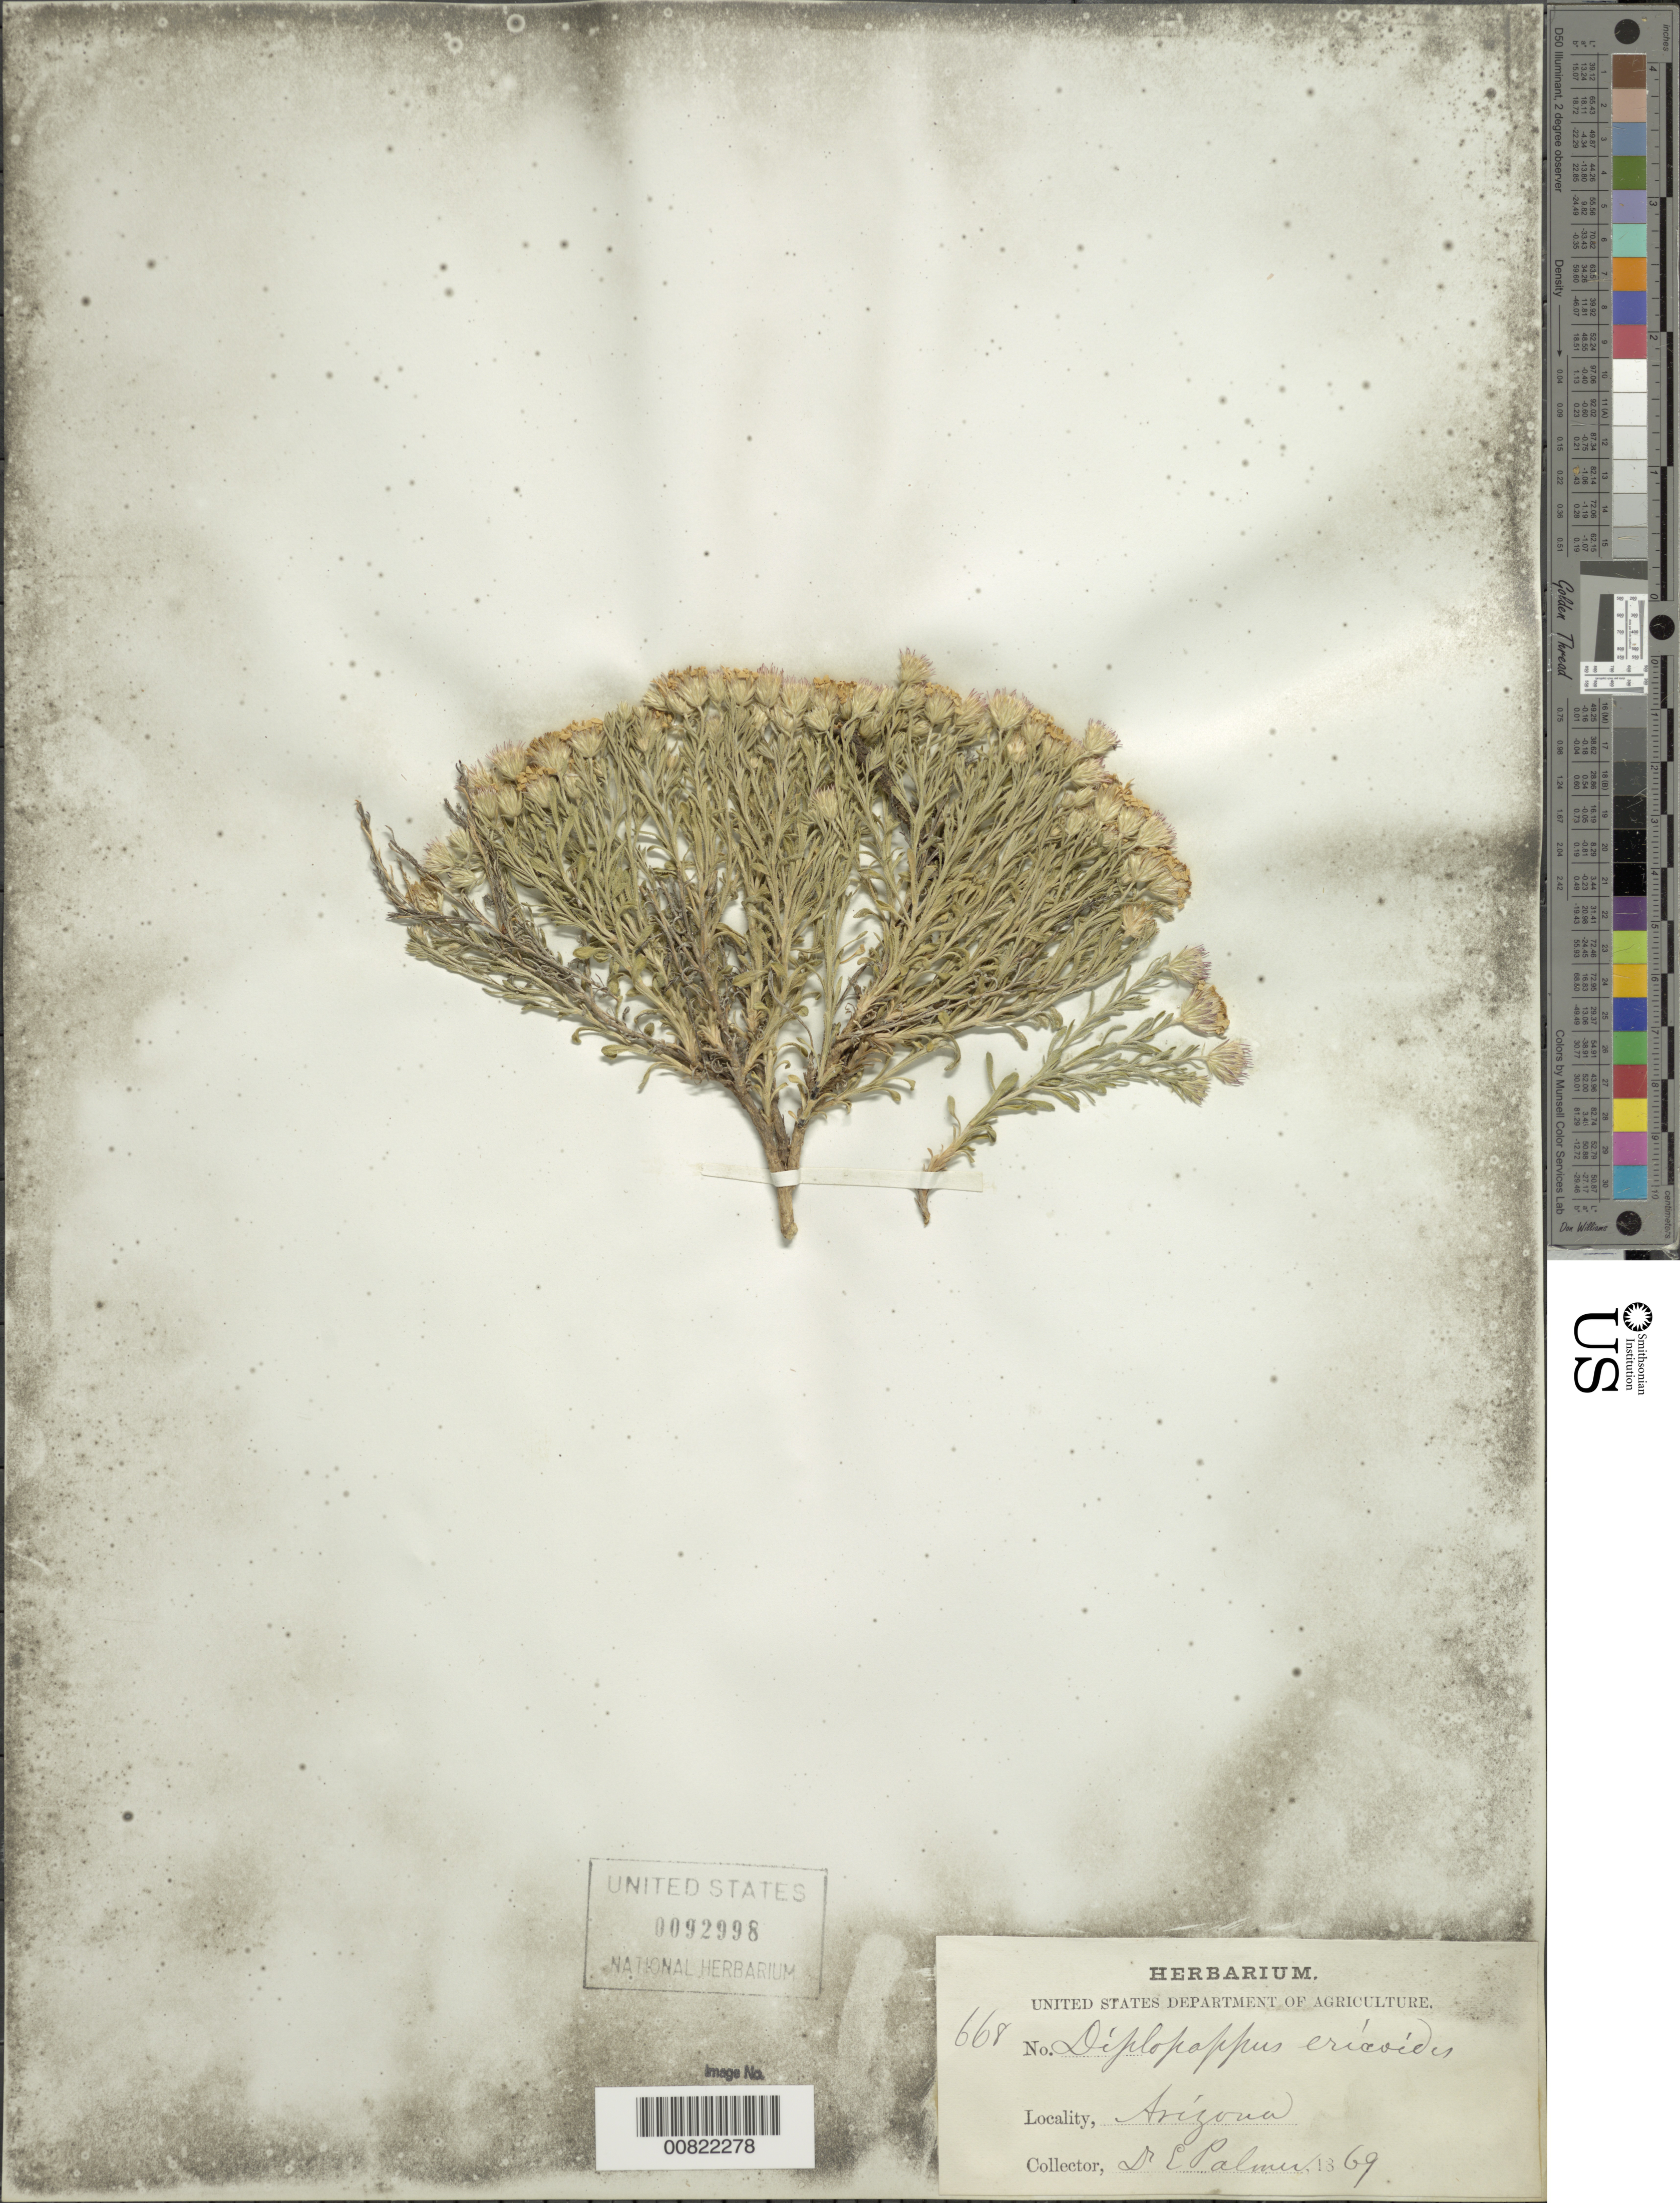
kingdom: Plantae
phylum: Tracheophyta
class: Magnoliopsida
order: Asterales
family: Asteraceae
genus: Chaetopappa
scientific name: Chaetopappa ericoides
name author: (Torr.) G.L. Nesom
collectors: E. Palmer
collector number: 668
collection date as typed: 1869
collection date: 1869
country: United States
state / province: Arizona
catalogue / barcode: US 92998